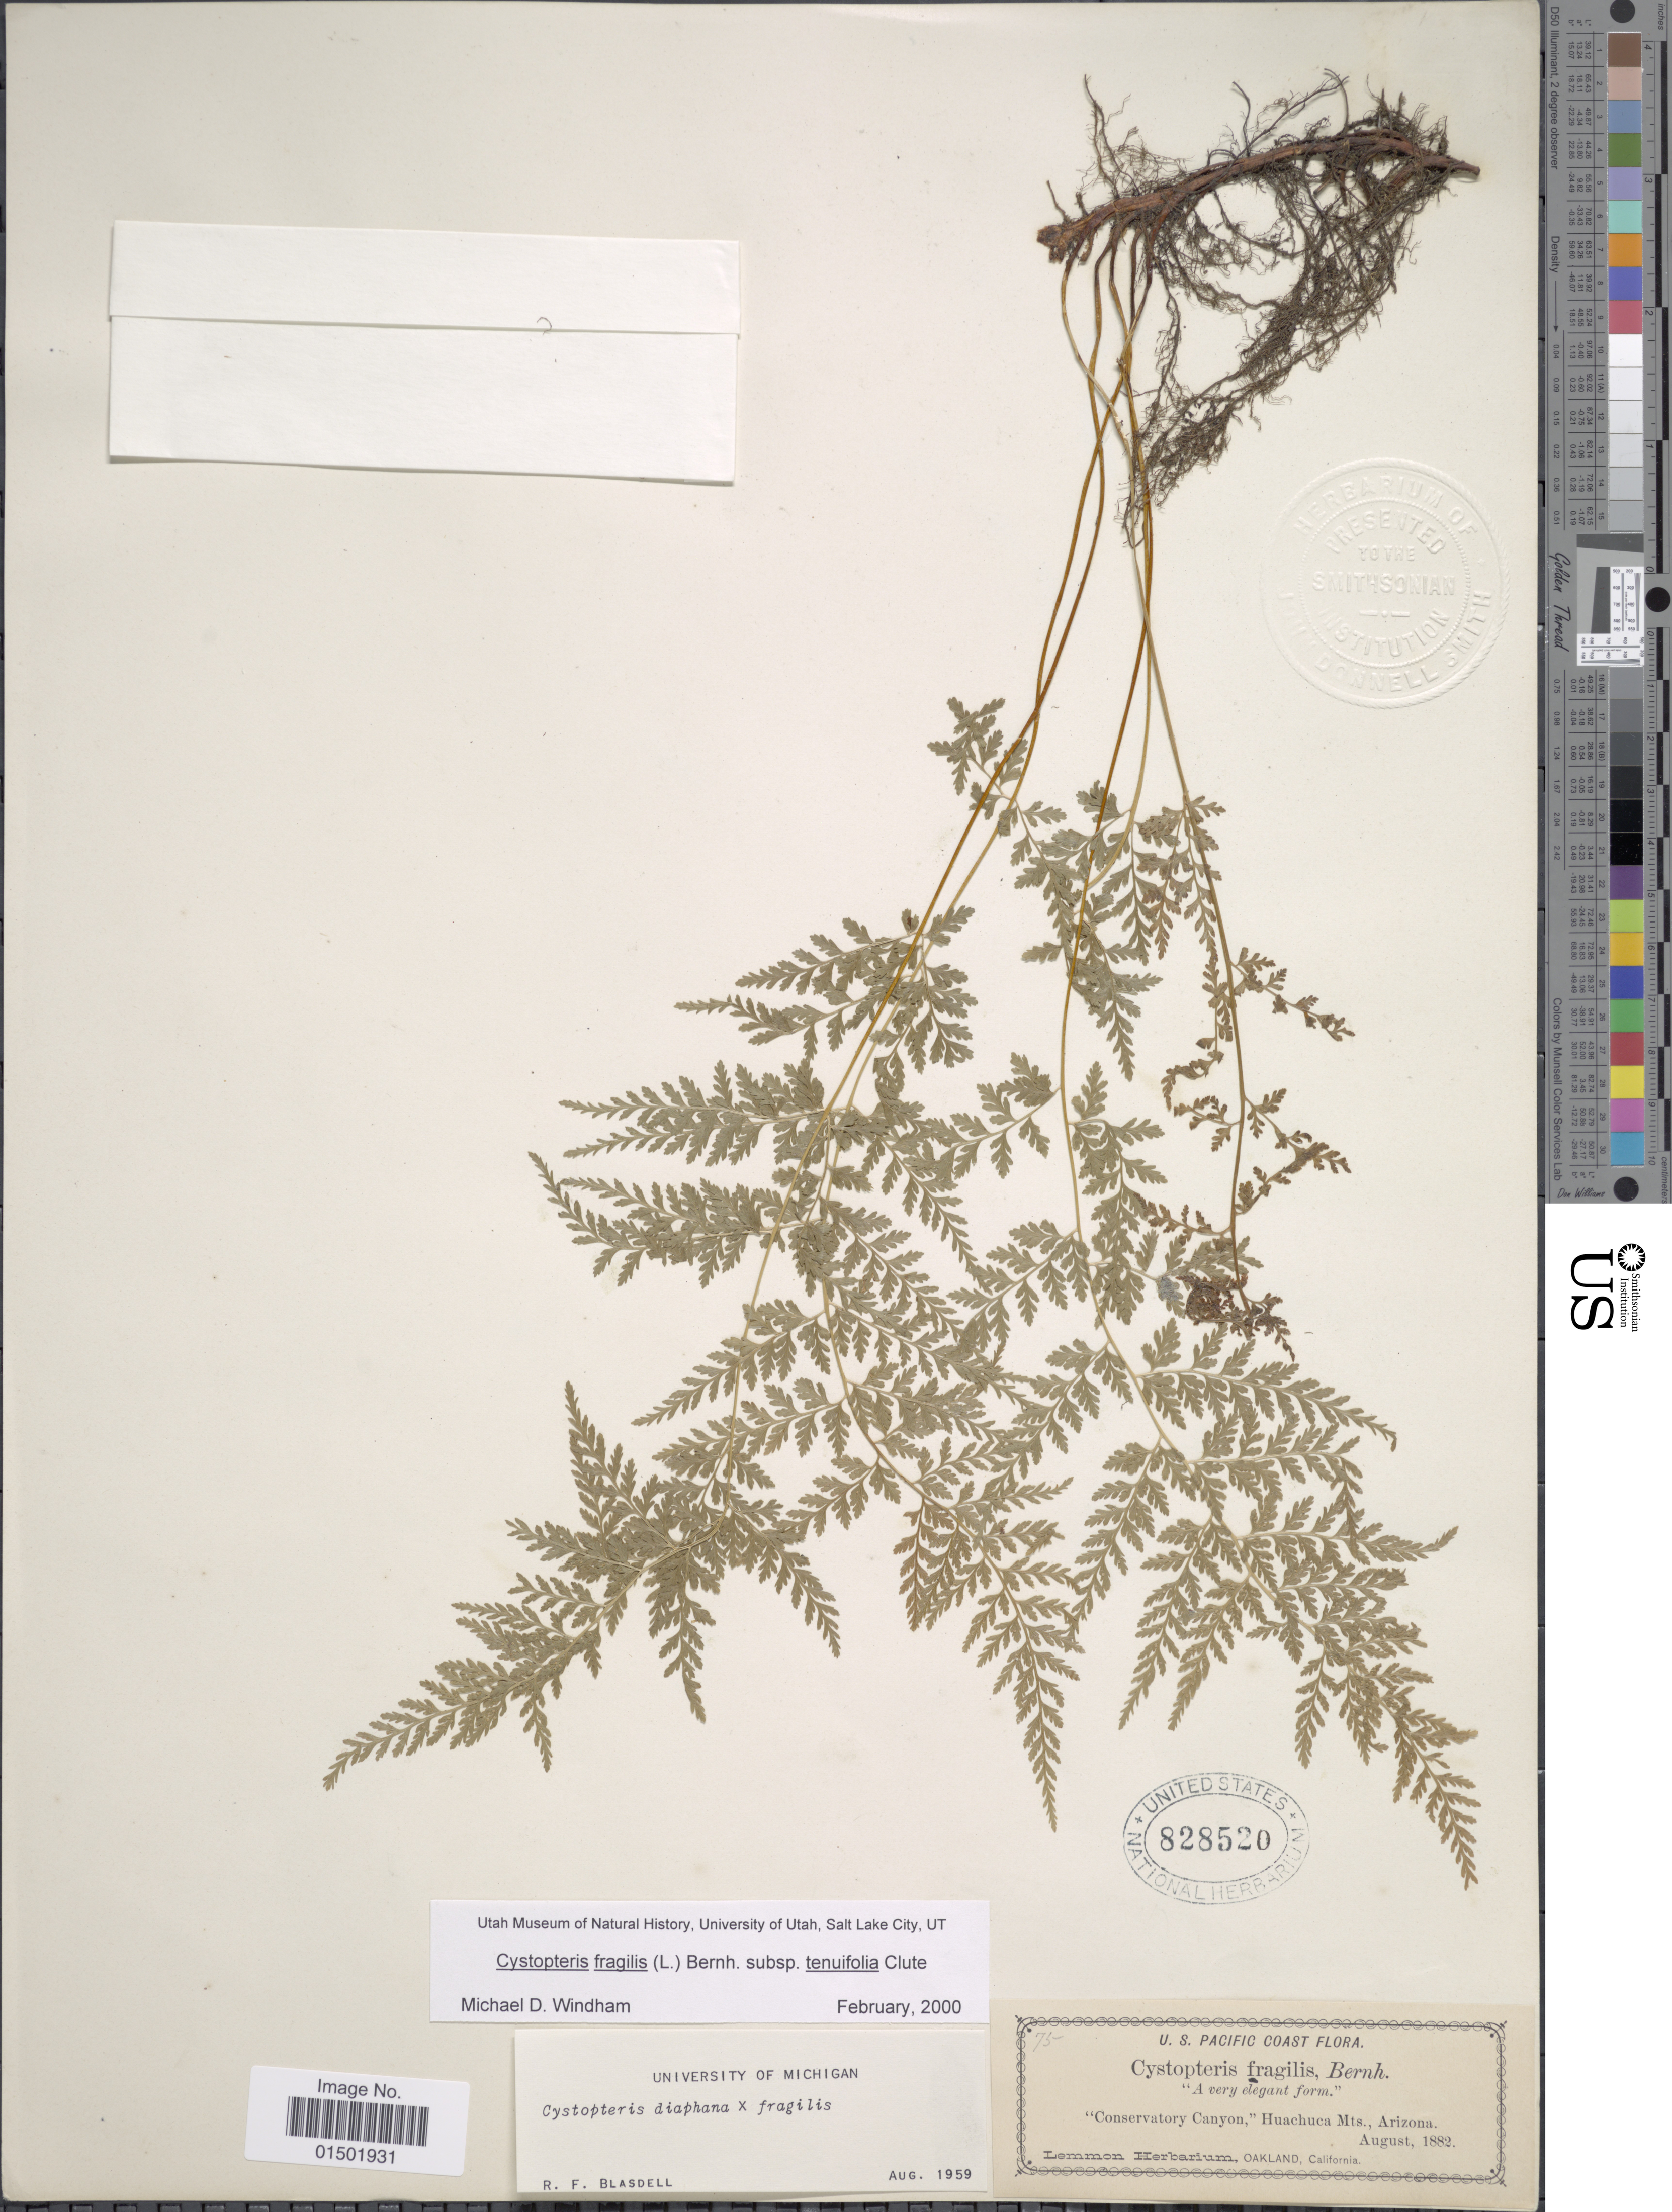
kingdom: Plantae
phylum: Tracheophyta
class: Polypodiopsida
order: Polypodiales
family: Cystopteridaceae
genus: Cystopteris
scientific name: Cystopteris fragilis var. tenuifolia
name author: (Clute) M. Broun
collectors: ex herb. Lemmon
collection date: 1882-08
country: United States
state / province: Arizona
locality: U.S. Pacific Coast. Conservatory Canyon, Huachuca Mts.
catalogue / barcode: US 828520